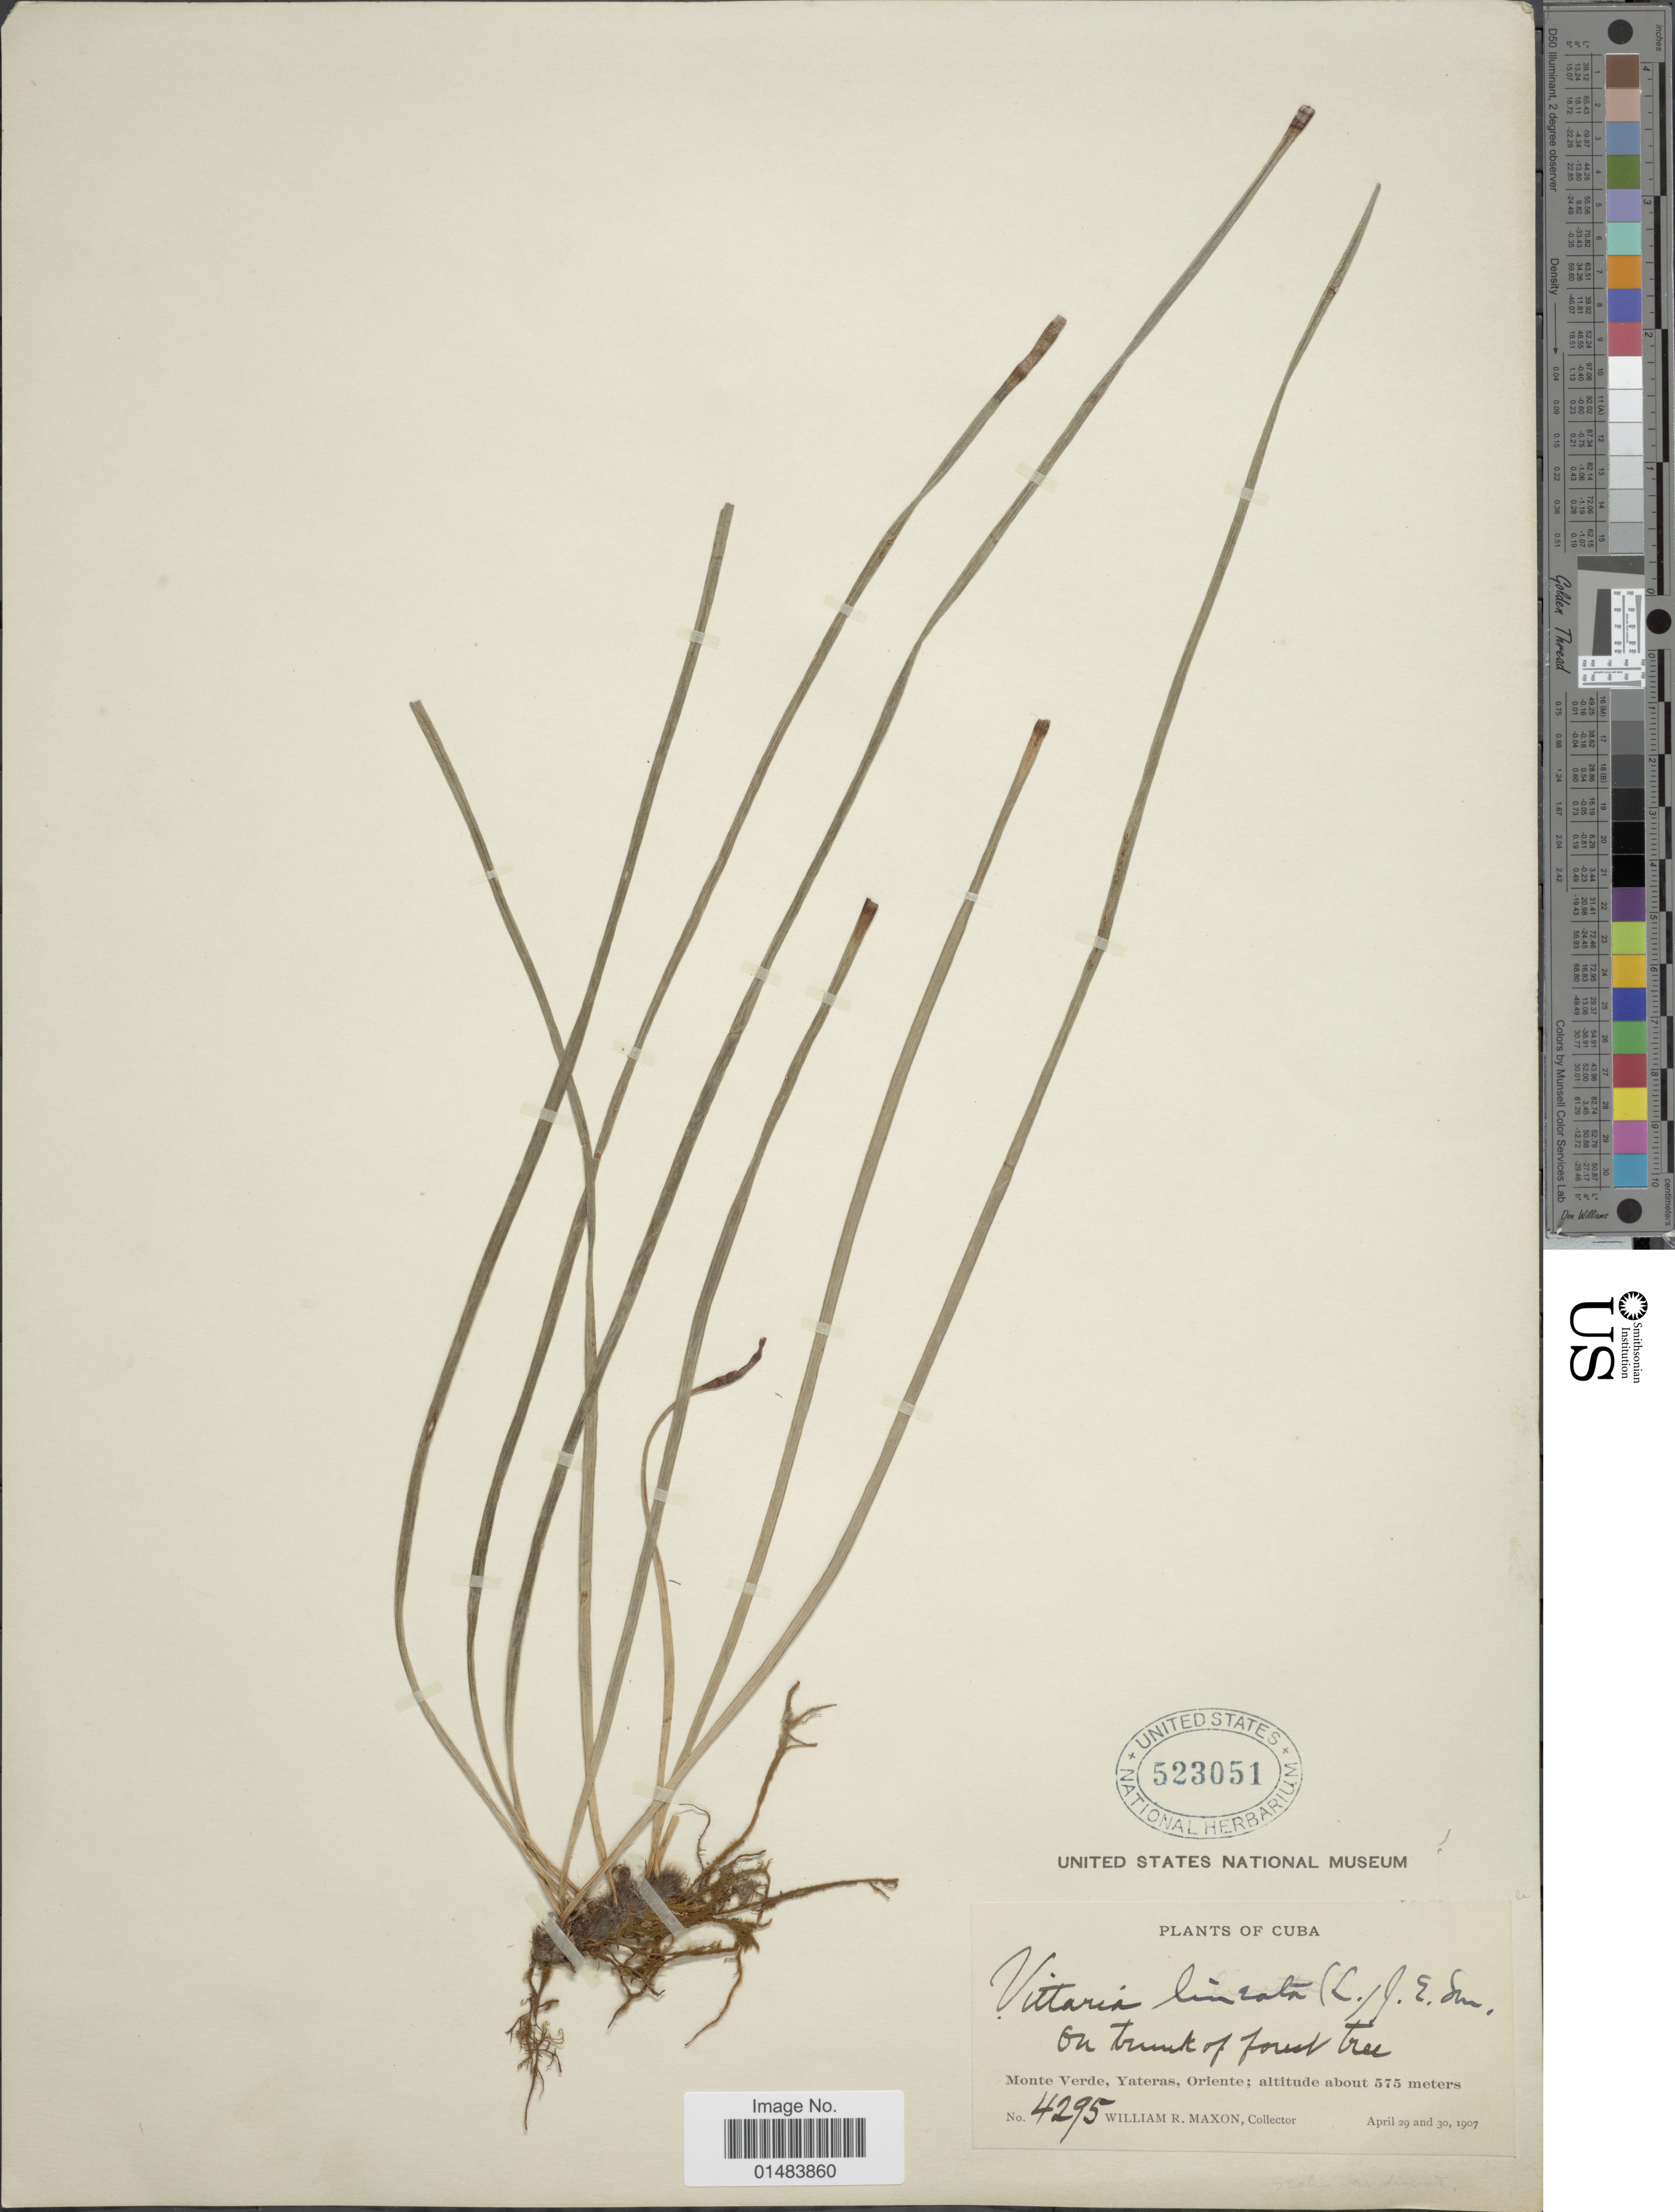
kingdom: Plantae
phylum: Tracheophyta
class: Polypodiopsida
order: Polypodiales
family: Pteridaceae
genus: Vittaria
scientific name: Vittaria lineata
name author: (L.) Sm.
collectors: W. R. Maxon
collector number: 4295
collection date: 1907-04-29/1907-04-30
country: Cuba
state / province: Oriente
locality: Plants of Cuba, Monte Verde, Yateras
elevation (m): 575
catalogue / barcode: US 523051